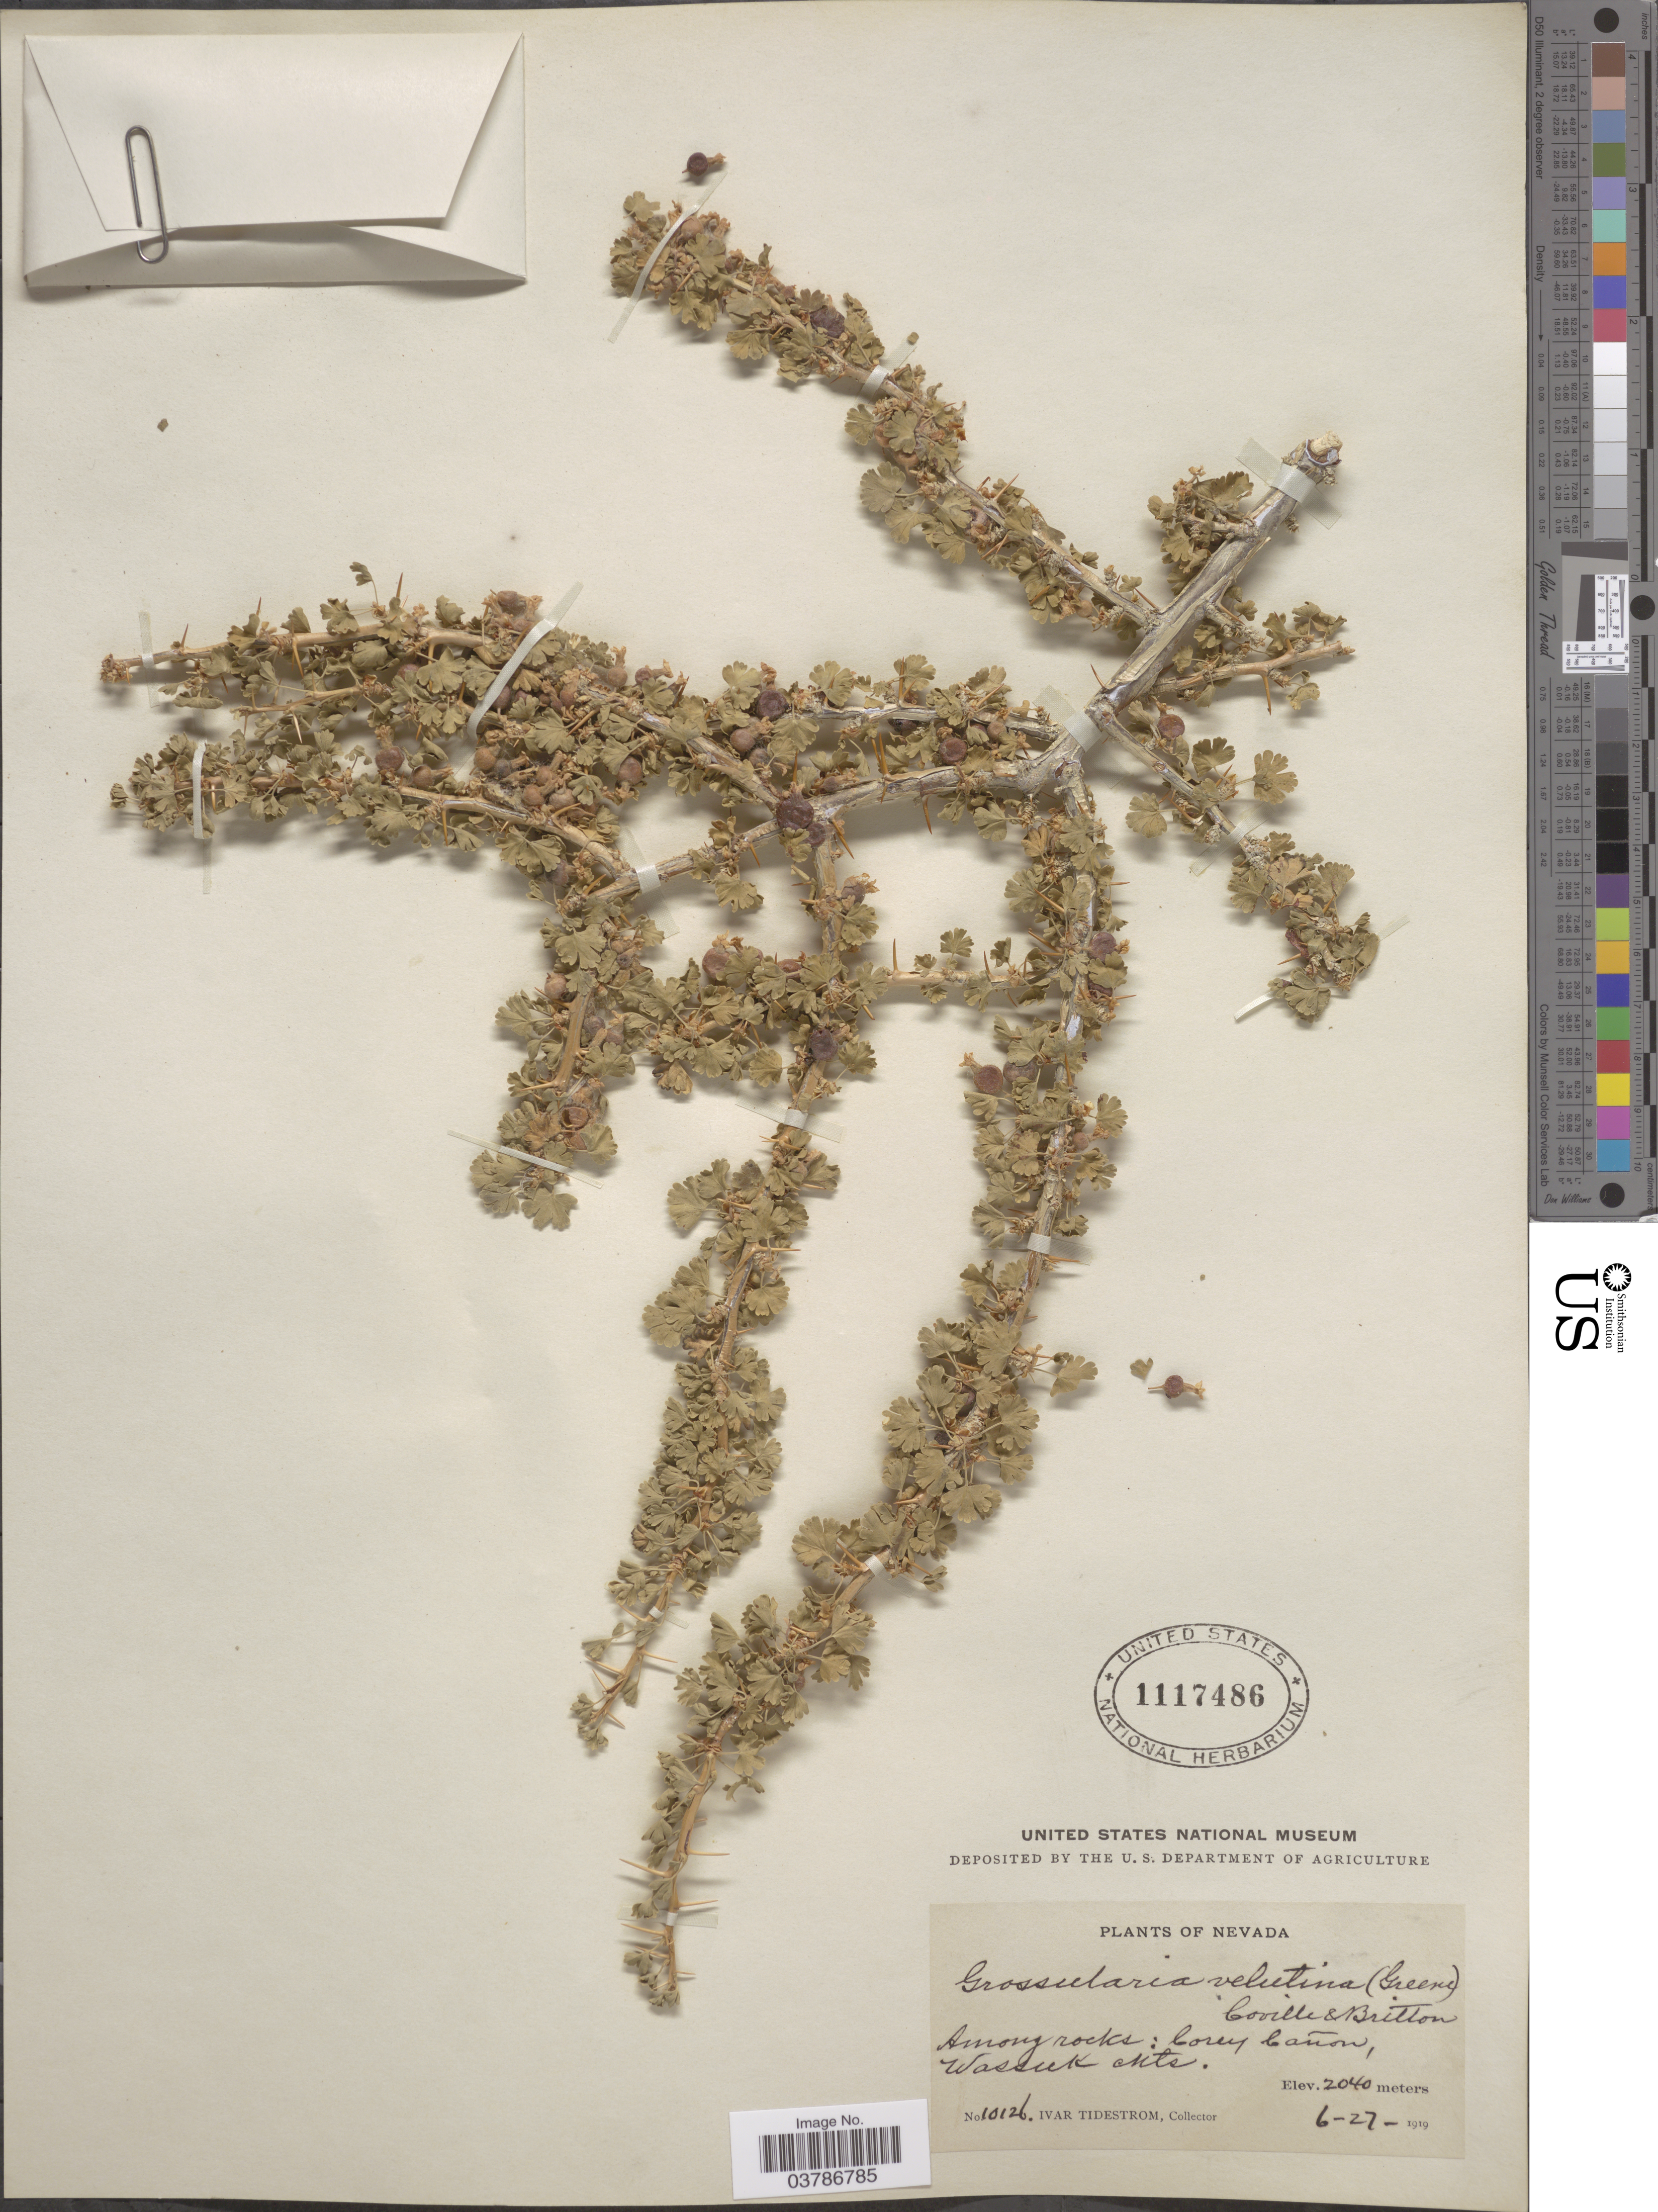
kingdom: Plantae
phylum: Tracheophyta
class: Magnoliopsida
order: Saxifragales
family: Grossulariaceae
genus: Ribes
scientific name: Ribes velutinum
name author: Greene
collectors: I. F. Tidestrom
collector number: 10126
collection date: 1919-06-27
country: United States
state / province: Nevada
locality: Among rocks: Corey Cañon, Wassuk Mts.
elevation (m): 2040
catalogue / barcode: US 1117486